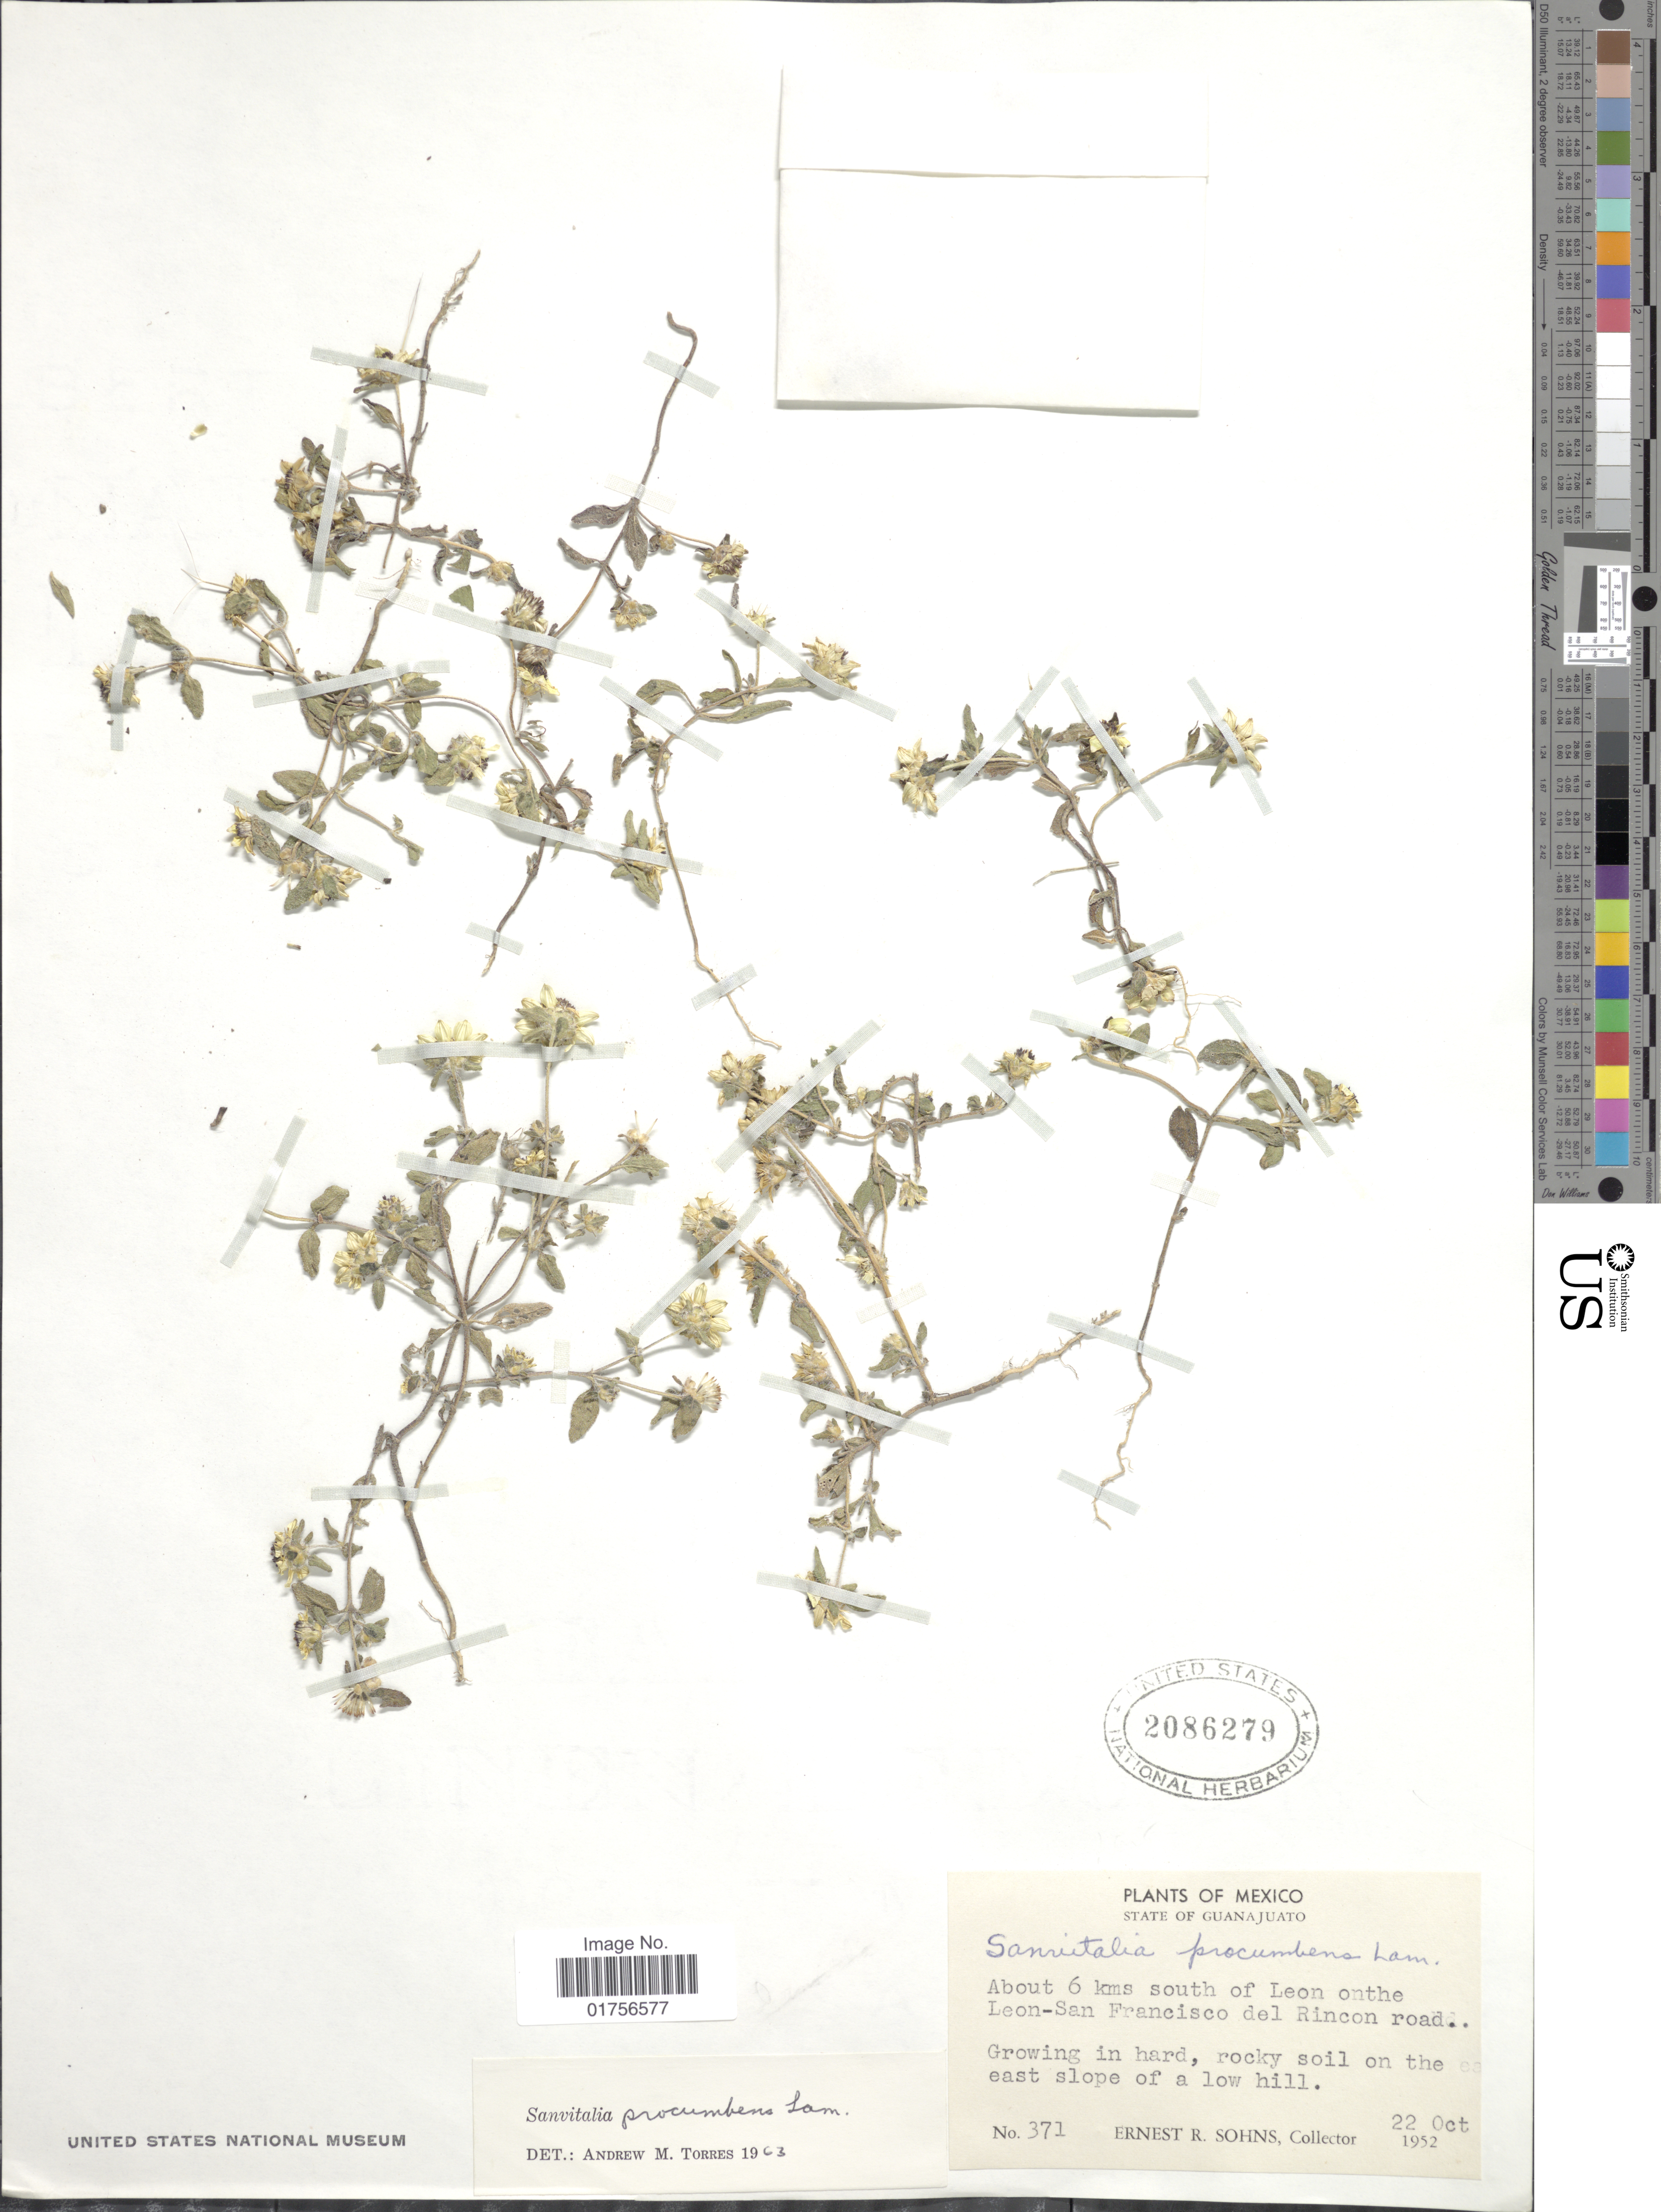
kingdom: Plantae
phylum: Tracheophyta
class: Magnoliopsida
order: Asterales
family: Asteraceae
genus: Sanvitalia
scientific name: Sanvitalia procumbens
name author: Lam.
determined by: Skibicki, Samuel V.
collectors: E. R. Sohns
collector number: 371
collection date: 1952-10-22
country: Mexico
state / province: Guanajuato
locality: About 6 kms south of Leon on the Leon-San Francisco del Rincon road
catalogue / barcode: US 2086279